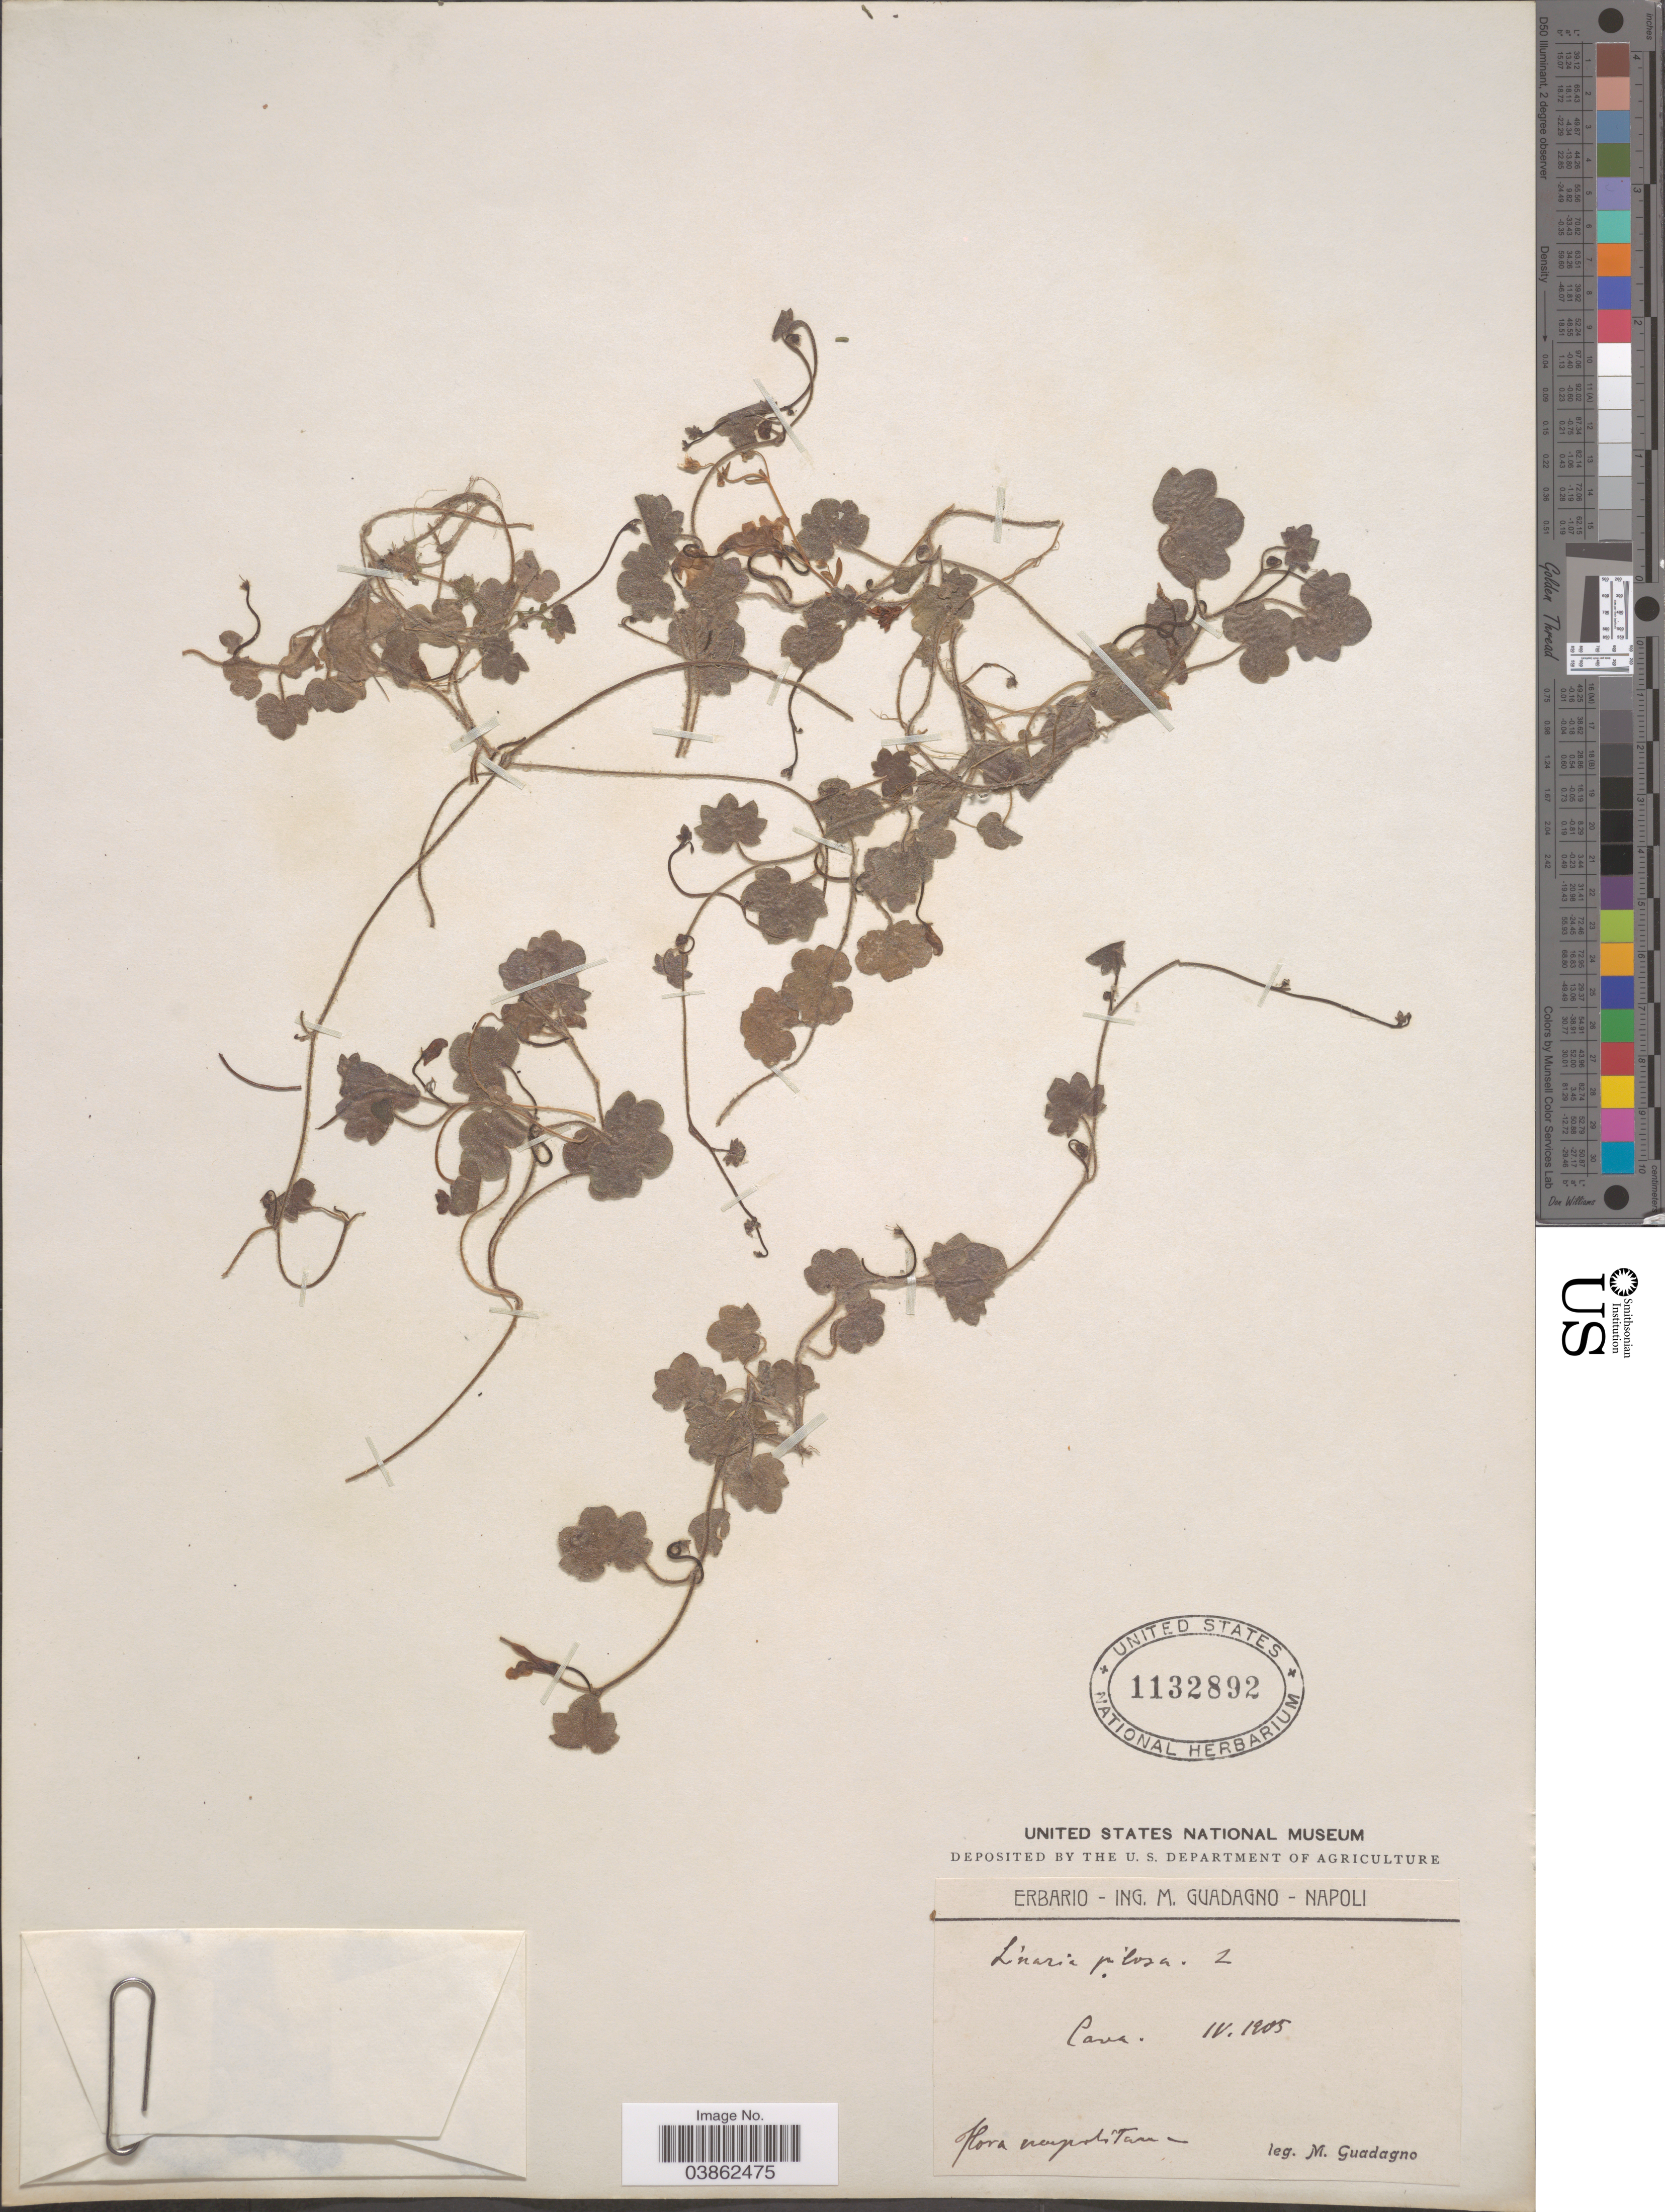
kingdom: Plantae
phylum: Tracheophyta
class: Magnoliopsida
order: Lamiales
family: Plantaginaceae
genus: Cymbalaria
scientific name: Cymbalaria sp.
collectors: M. Guadagno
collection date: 1905-04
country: Italy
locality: Napoli. Cava. Neapolitania.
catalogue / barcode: US 1132892